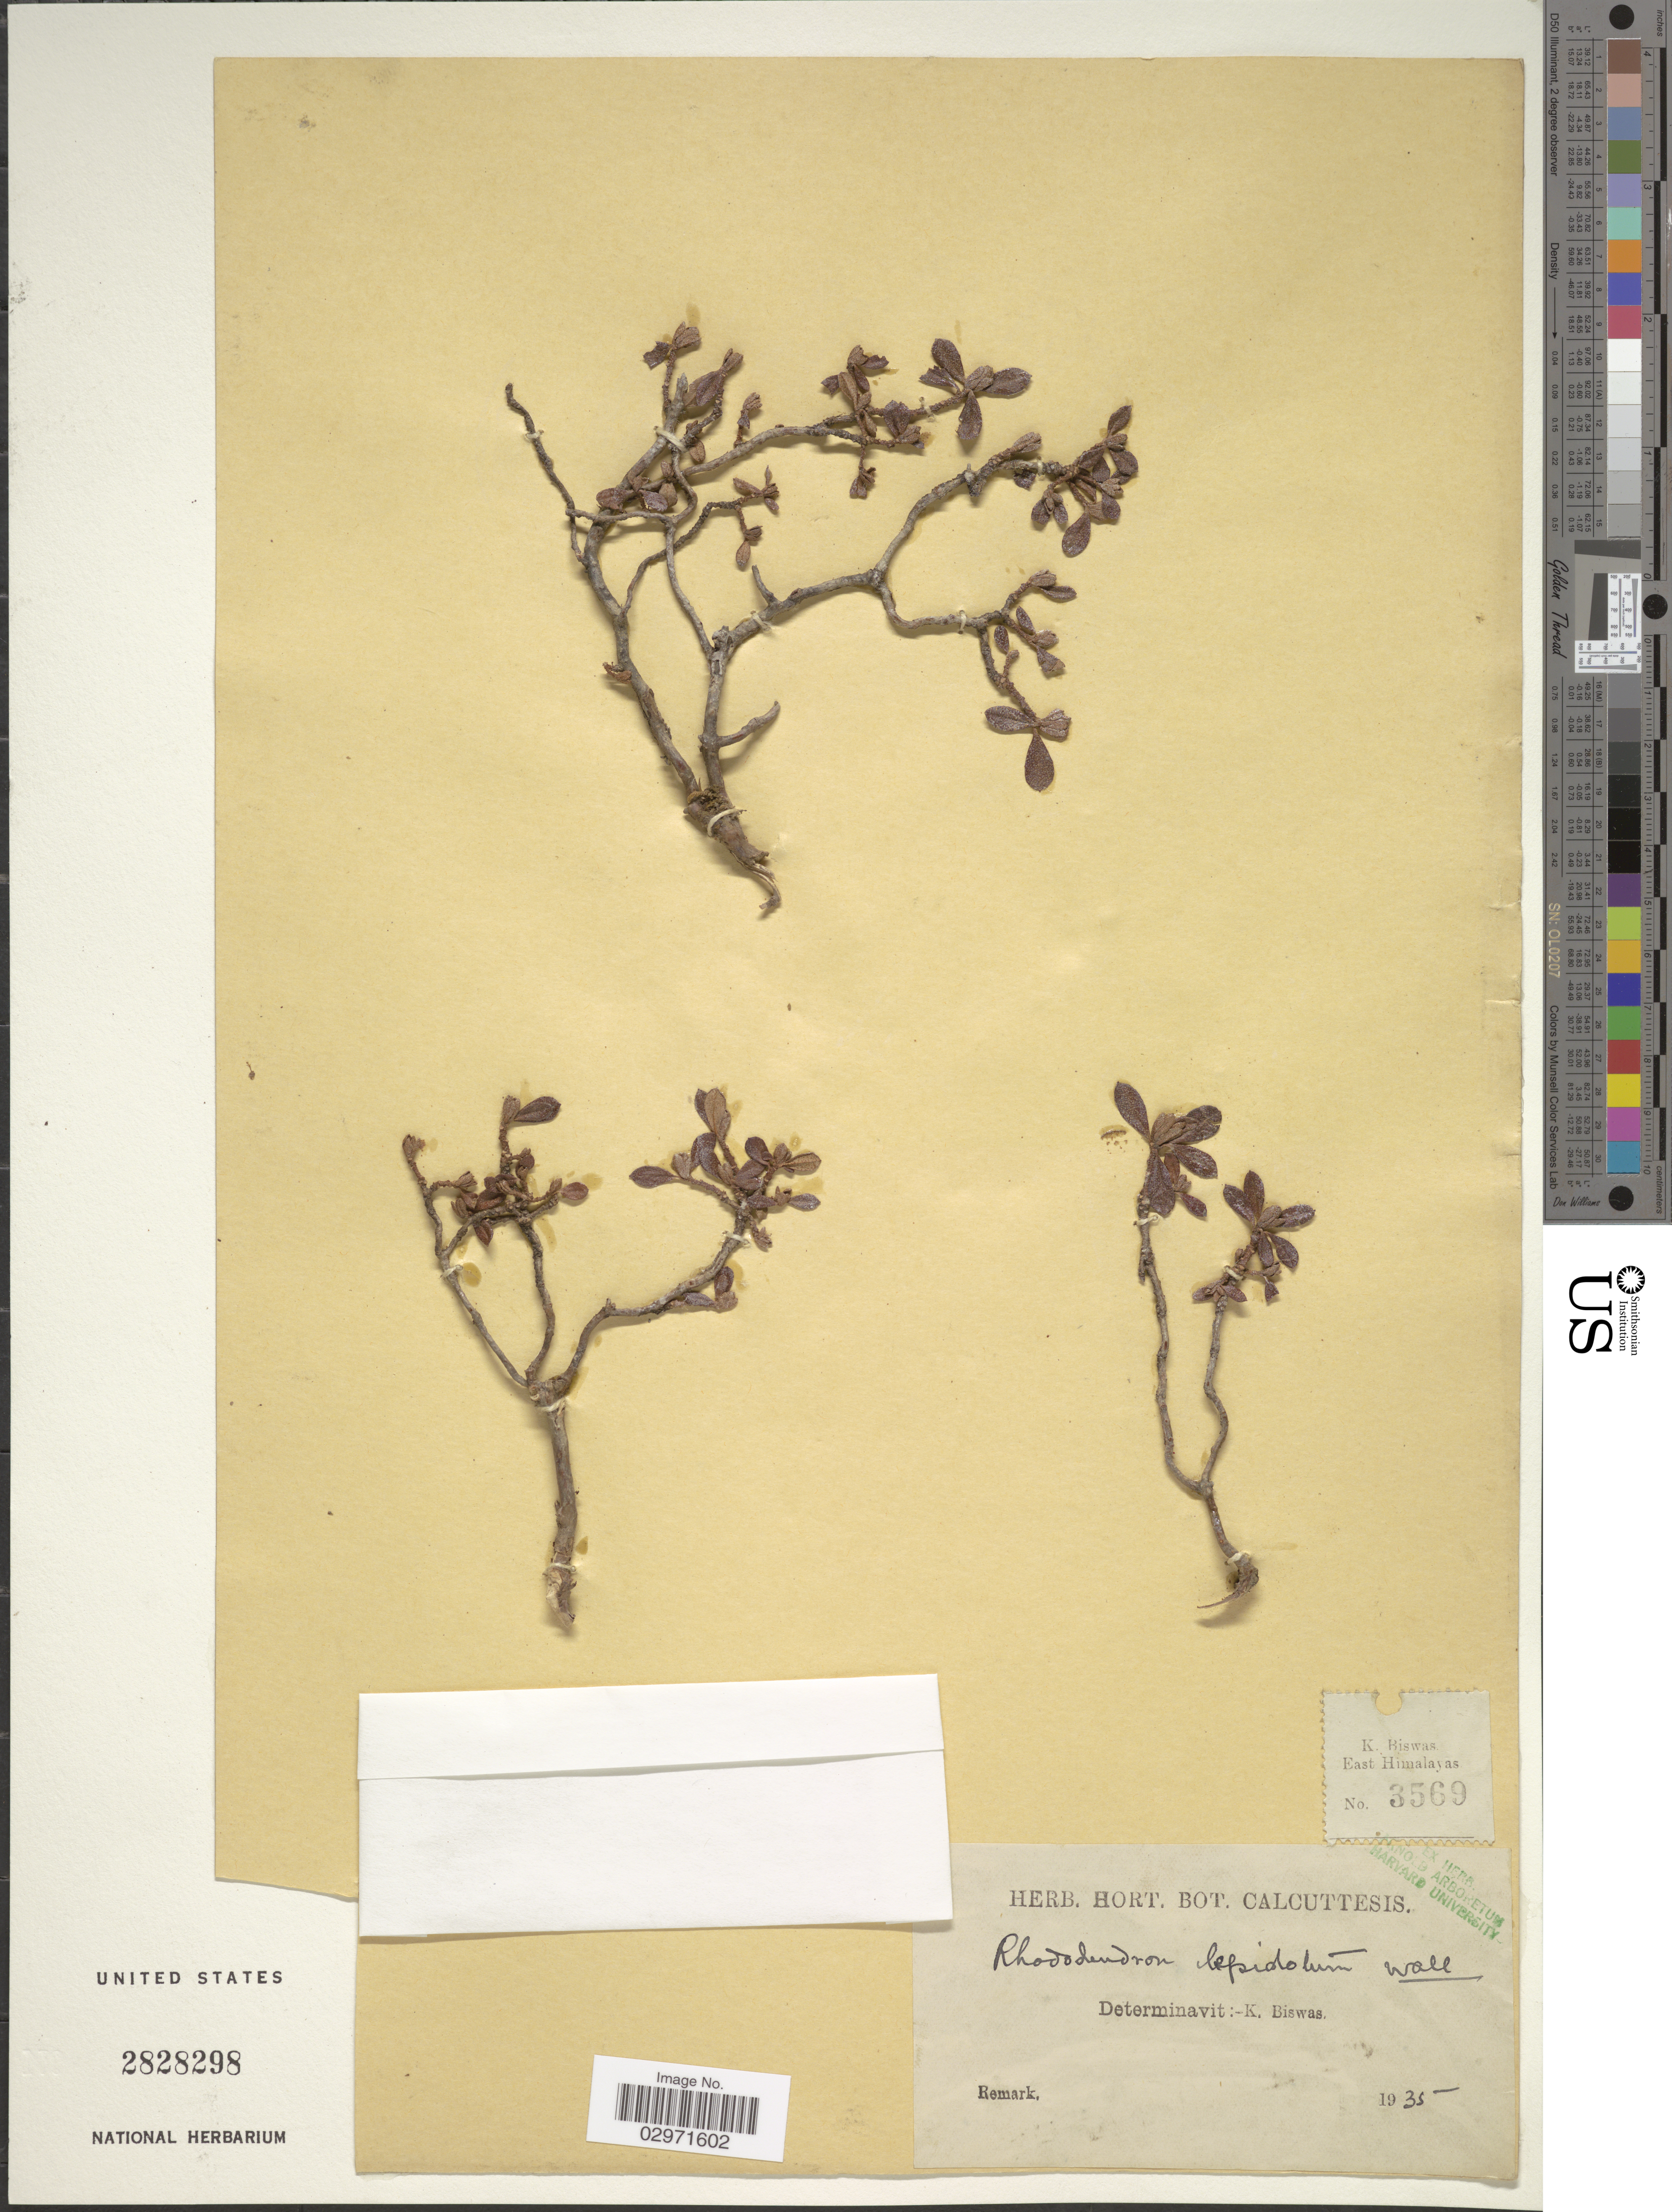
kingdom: Plantae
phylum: Tracheophyta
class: Magnoliopsida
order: Ericales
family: Ericaceae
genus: Rhododendron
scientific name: Rhododendron lepidotum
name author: Wall. ex G. Don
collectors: K. Biswas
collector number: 3569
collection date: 1935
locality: East Himalayas.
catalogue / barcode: US 2828298